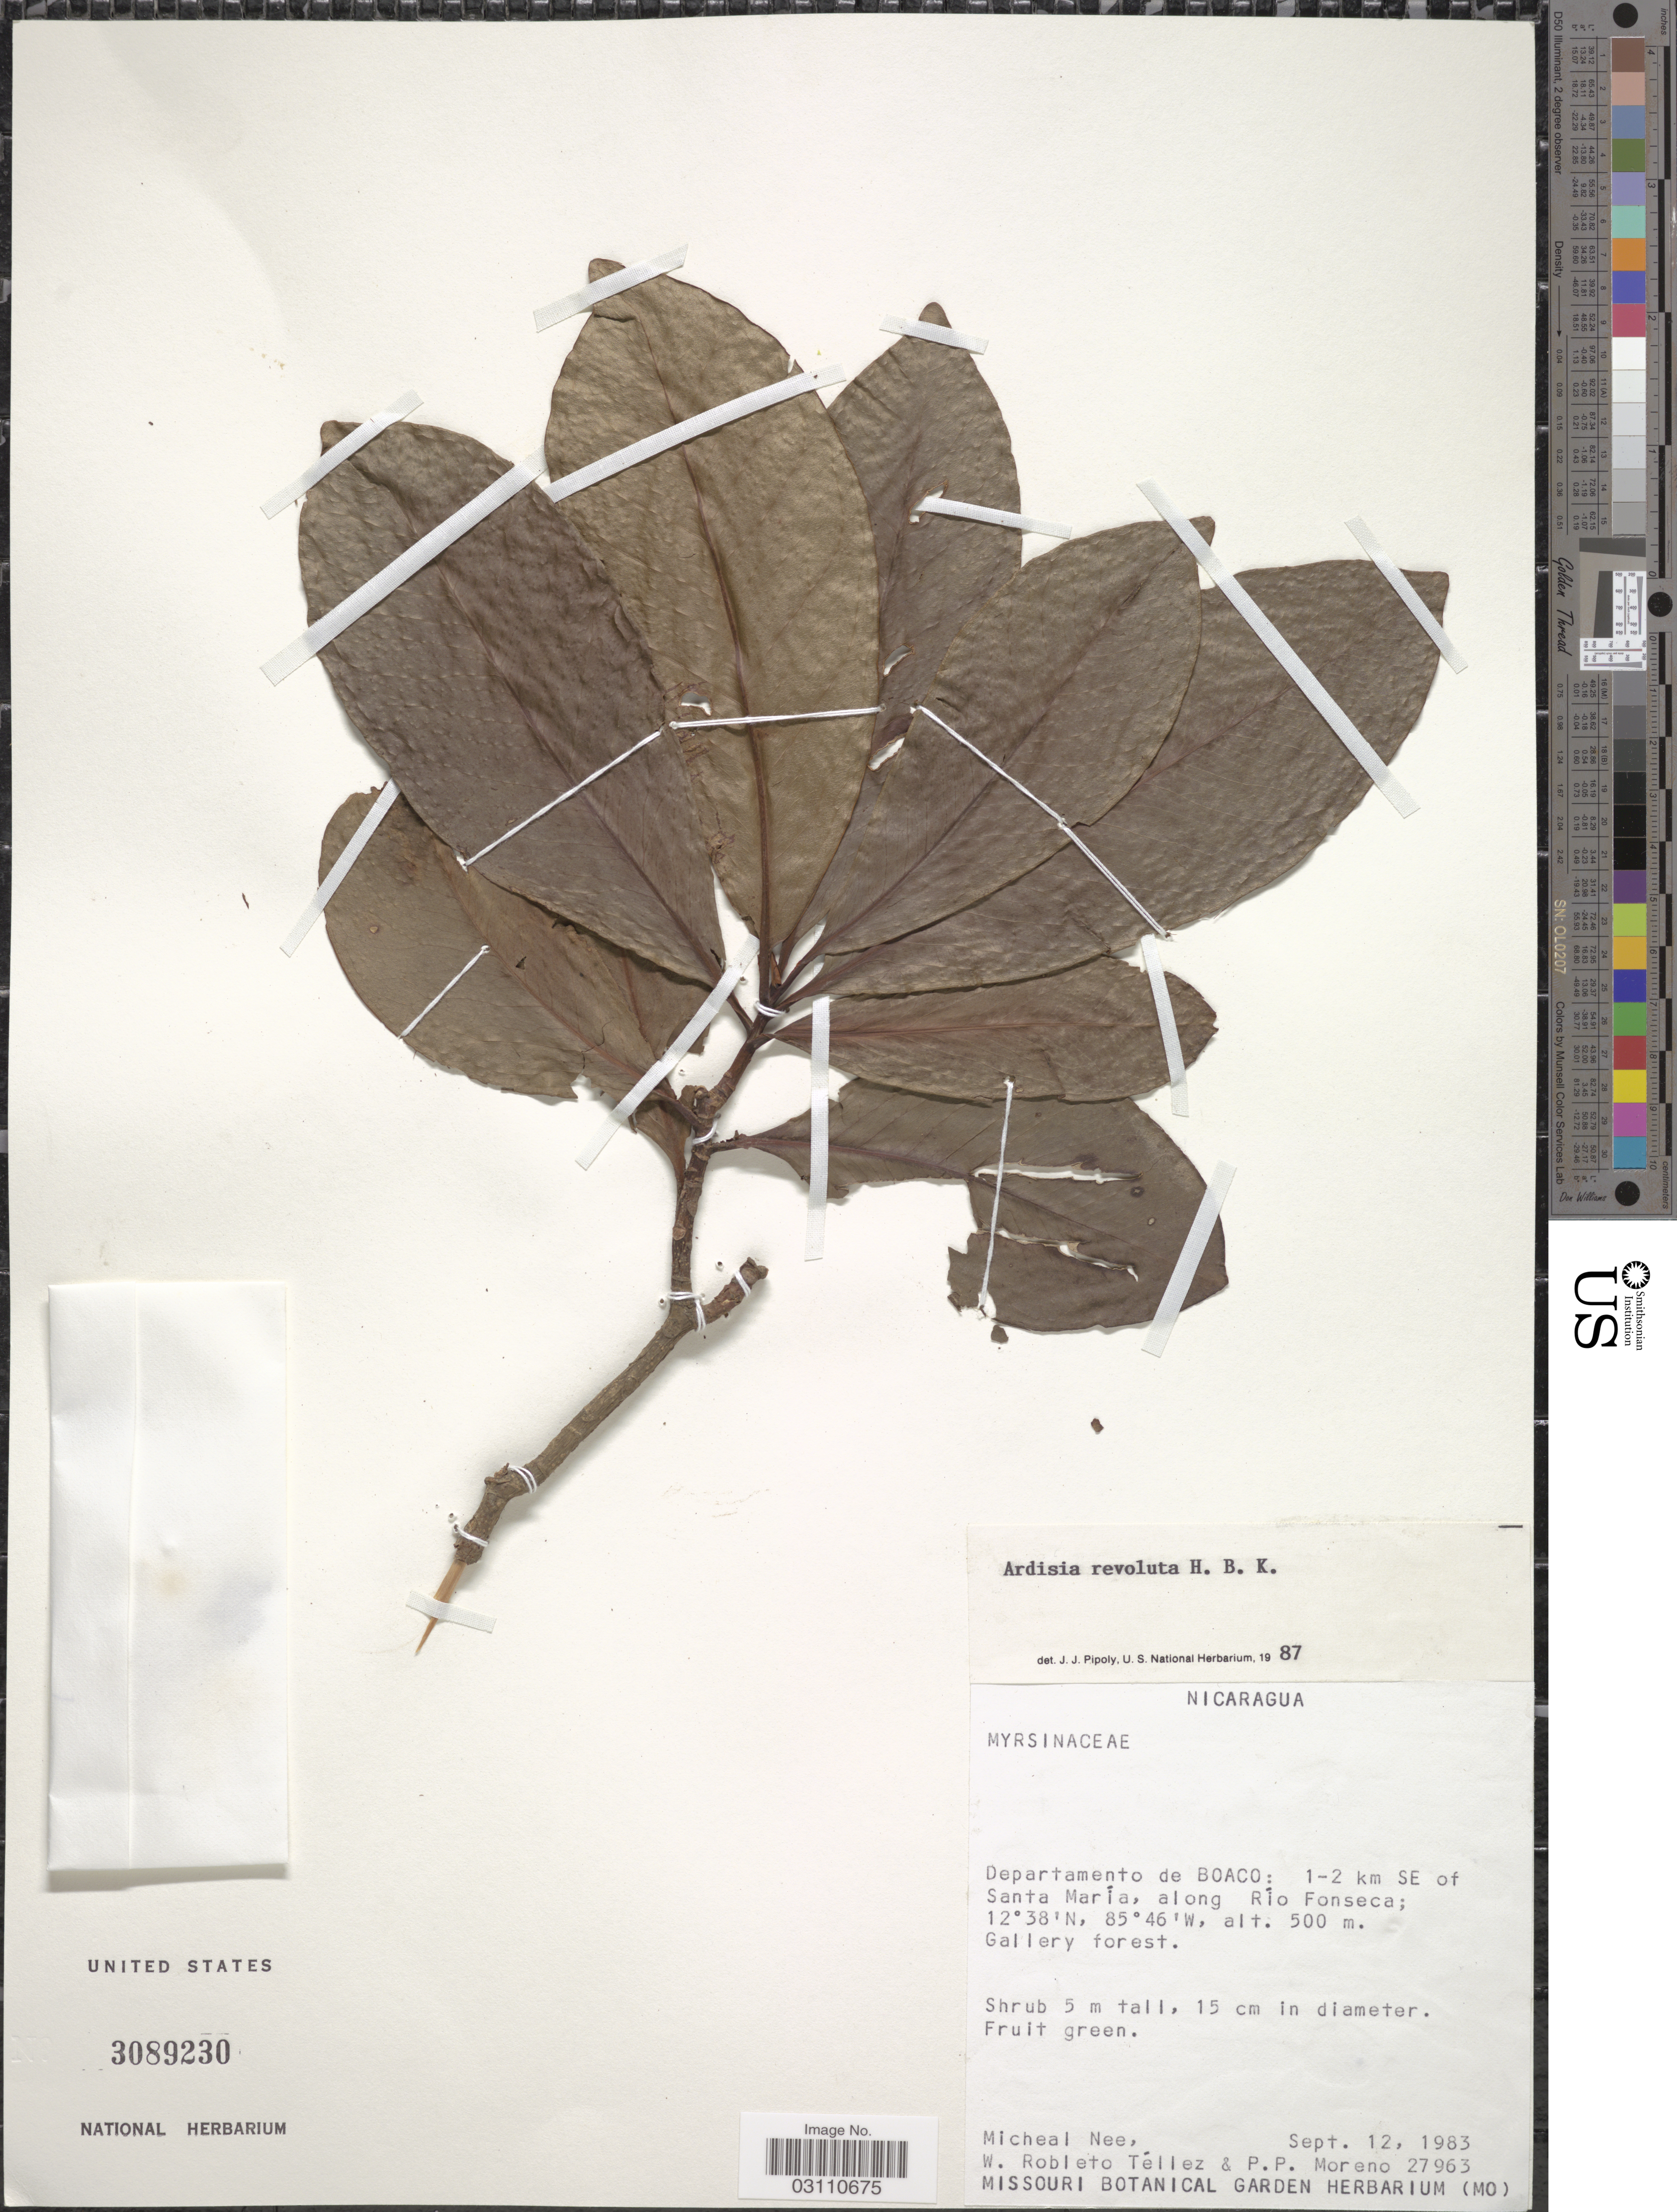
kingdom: Plantae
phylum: Tracheophyta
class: Magnoliopsida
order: Ericales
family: Primulaceae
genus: Ardisia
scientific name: Ardisia revoluta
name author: Kunth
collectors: M. Nee, W. Robleto Téllez & P. Moreno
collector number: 27963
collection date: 1983-09-12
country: Nicaragua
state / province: Boaco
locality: Departamento de Boaco: 1-2 km SE of Santa María, along Río Fonseca.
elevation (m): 500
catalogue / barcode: US 3089230